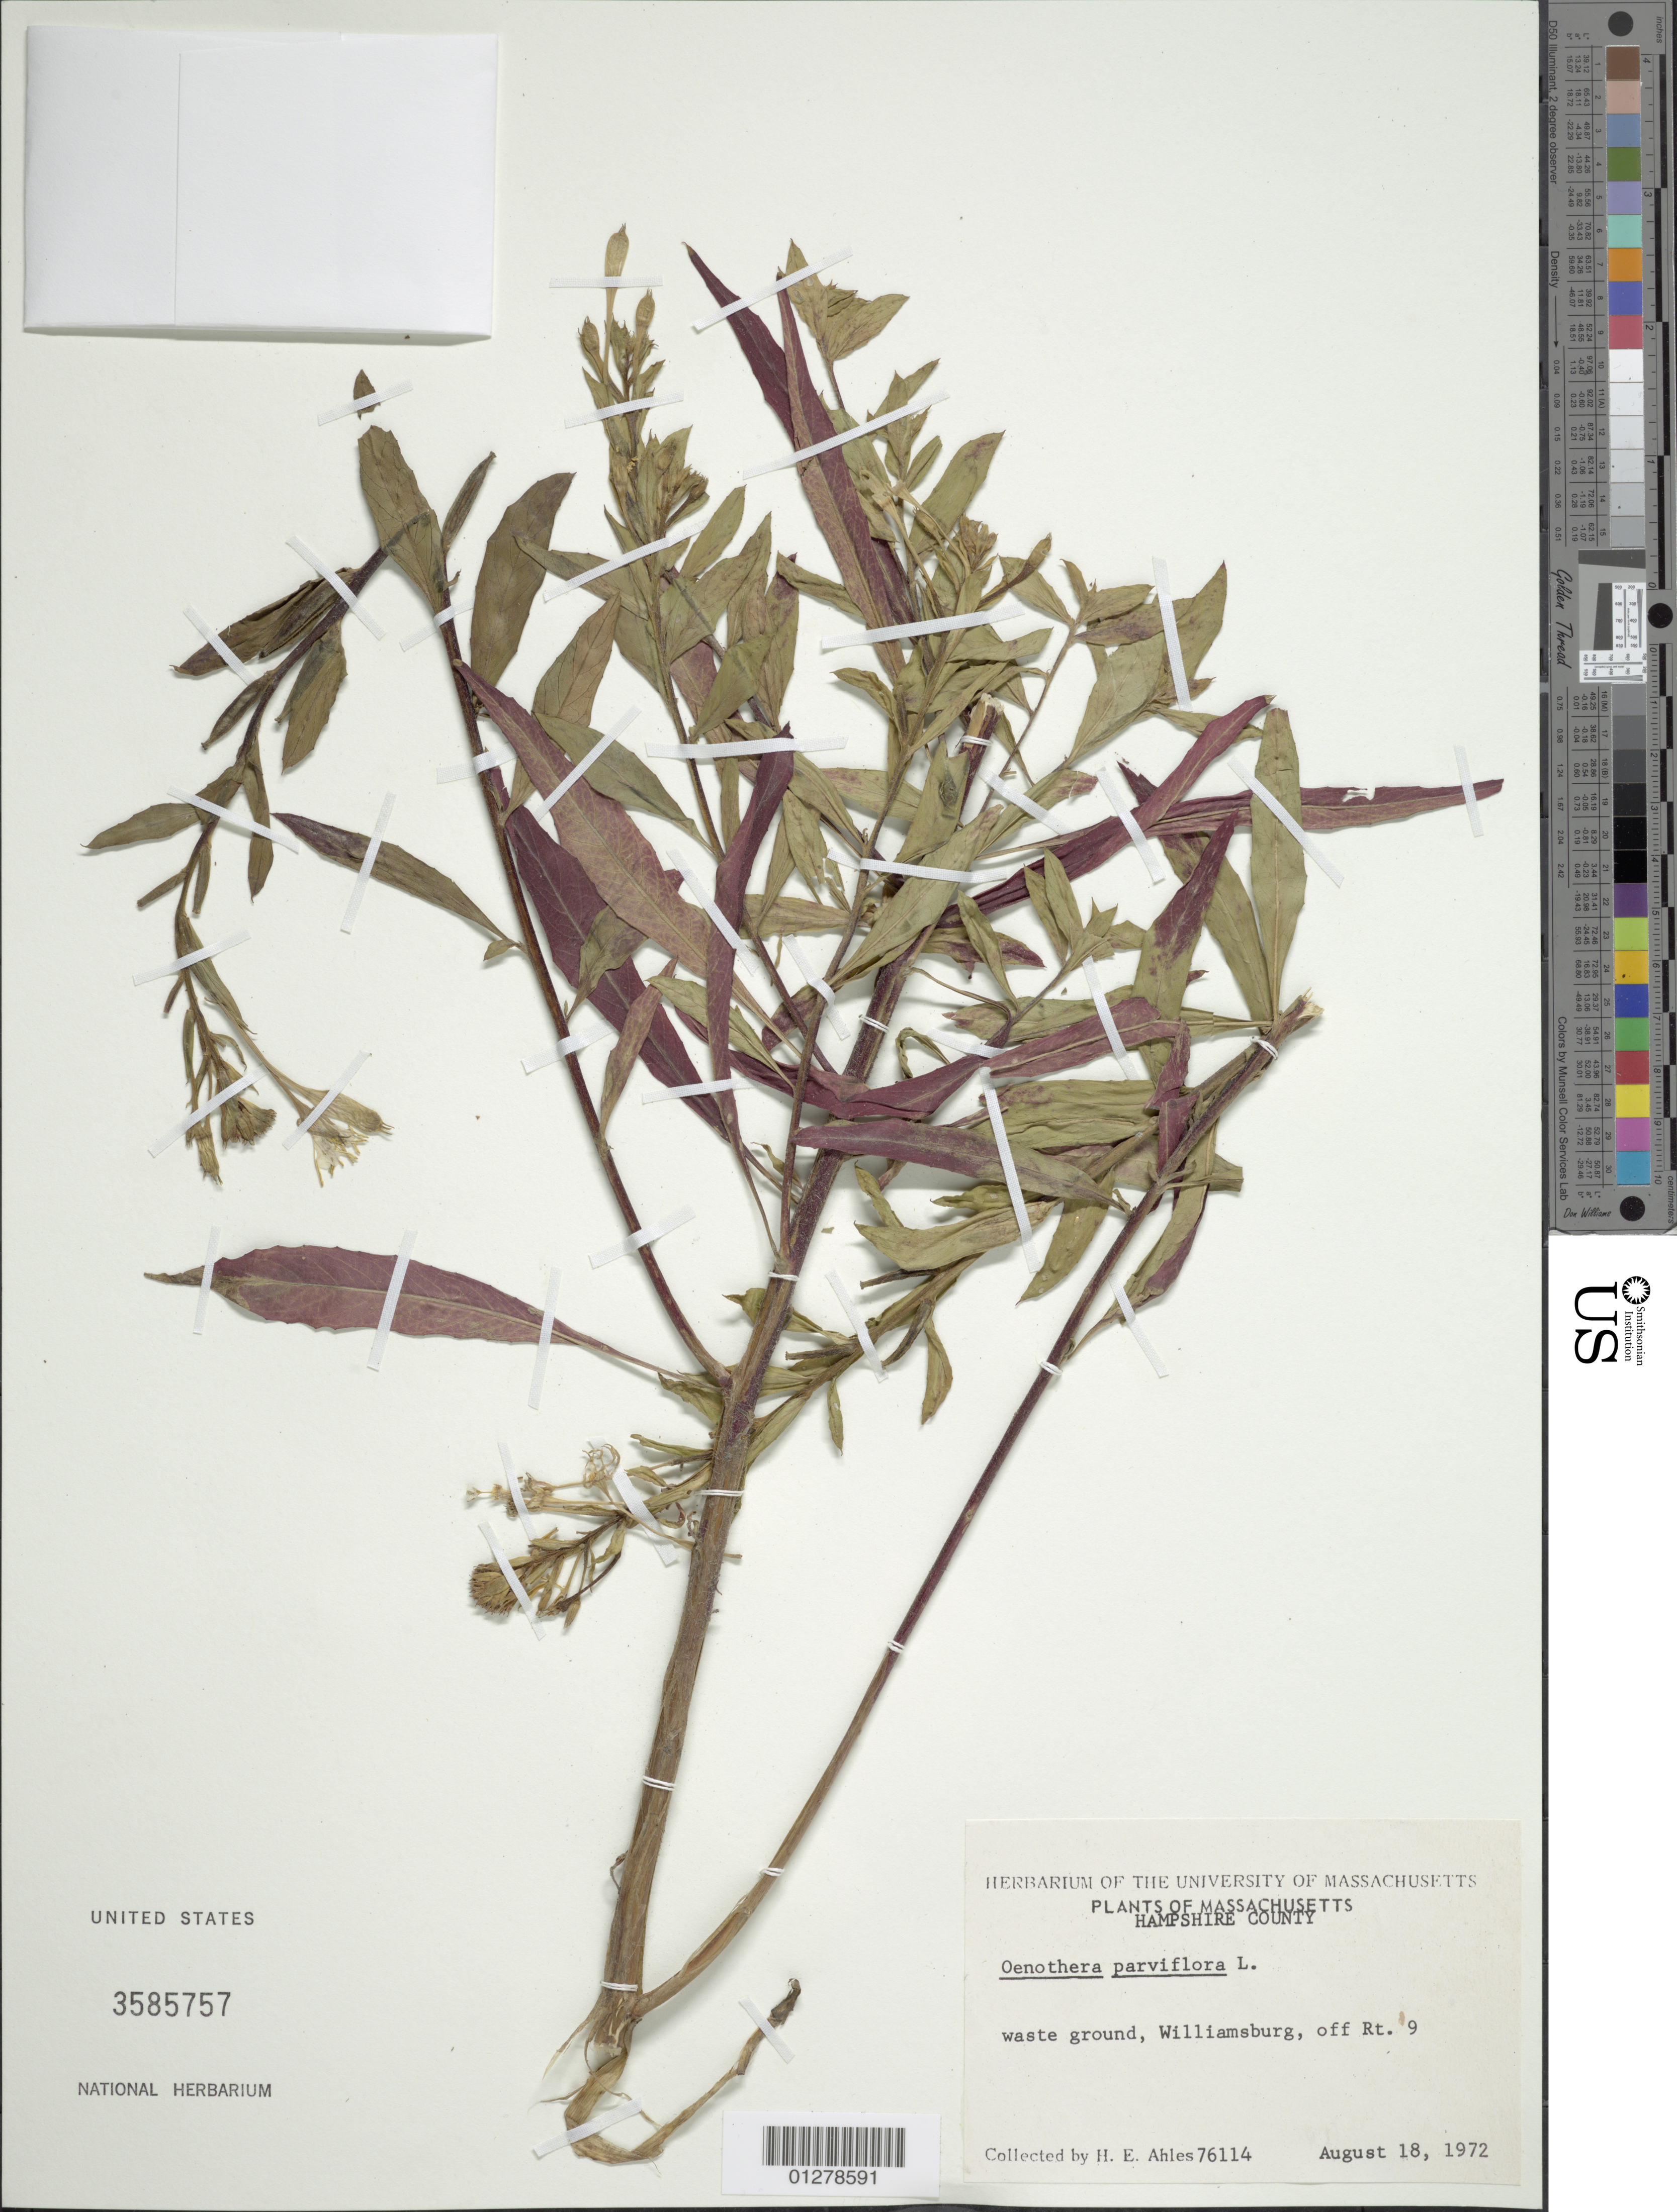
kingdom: Plantae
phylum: Tracheophyta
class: Magnoliopsida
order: Myrtales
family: Onagraceae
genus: Oenothera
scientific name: Oenothera parviflora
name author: L.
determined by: Munz, Philip A.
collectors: H. E. Ahles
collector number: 76114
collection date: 1972-08-18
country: United States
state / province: Massachusetts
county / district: Hampshire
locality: Williamsburg, off Rt. 9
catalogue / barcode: US 3585757